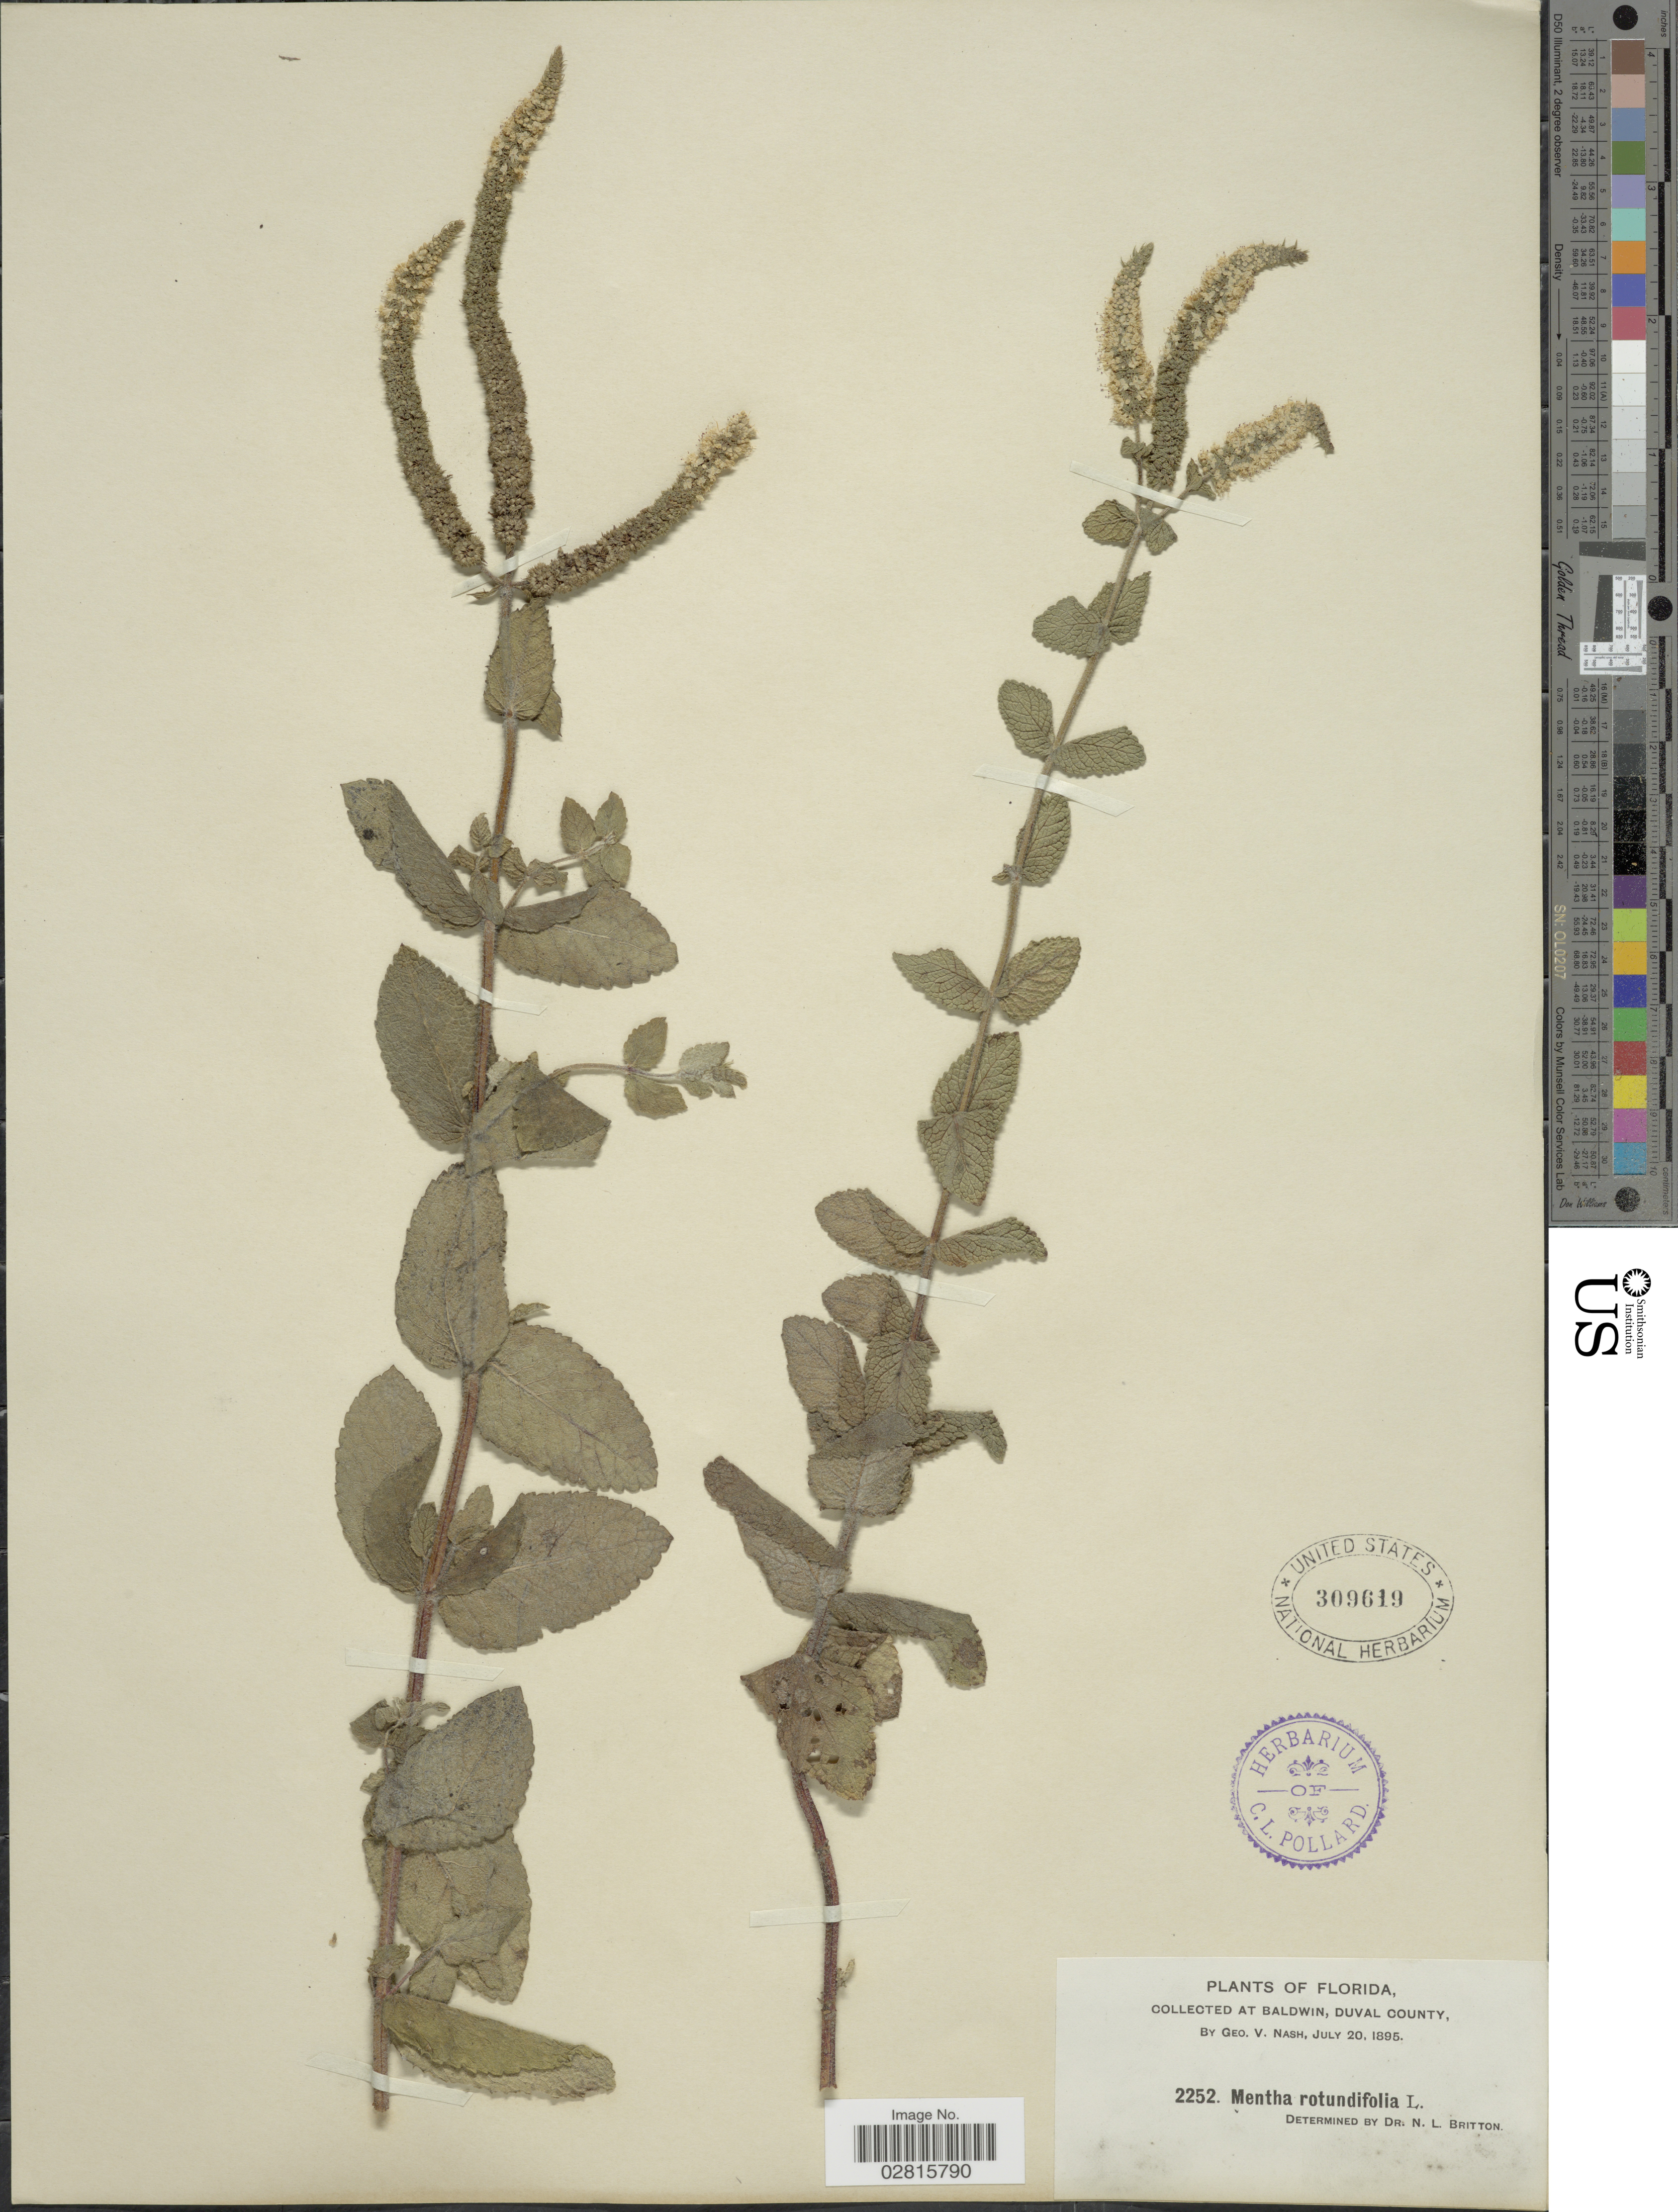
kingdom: Plantae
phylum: Tracheophyta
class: Magnoliopsida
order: Lamiales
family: Lamiaceae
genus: Mentha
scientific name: Mentha rotundifolia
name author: (L.) Huds.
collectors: G. V. Nash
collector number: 2252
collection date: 1895-07-20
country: United States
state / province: Florida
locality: Baldwin, Duval County.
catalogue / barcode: US 309619